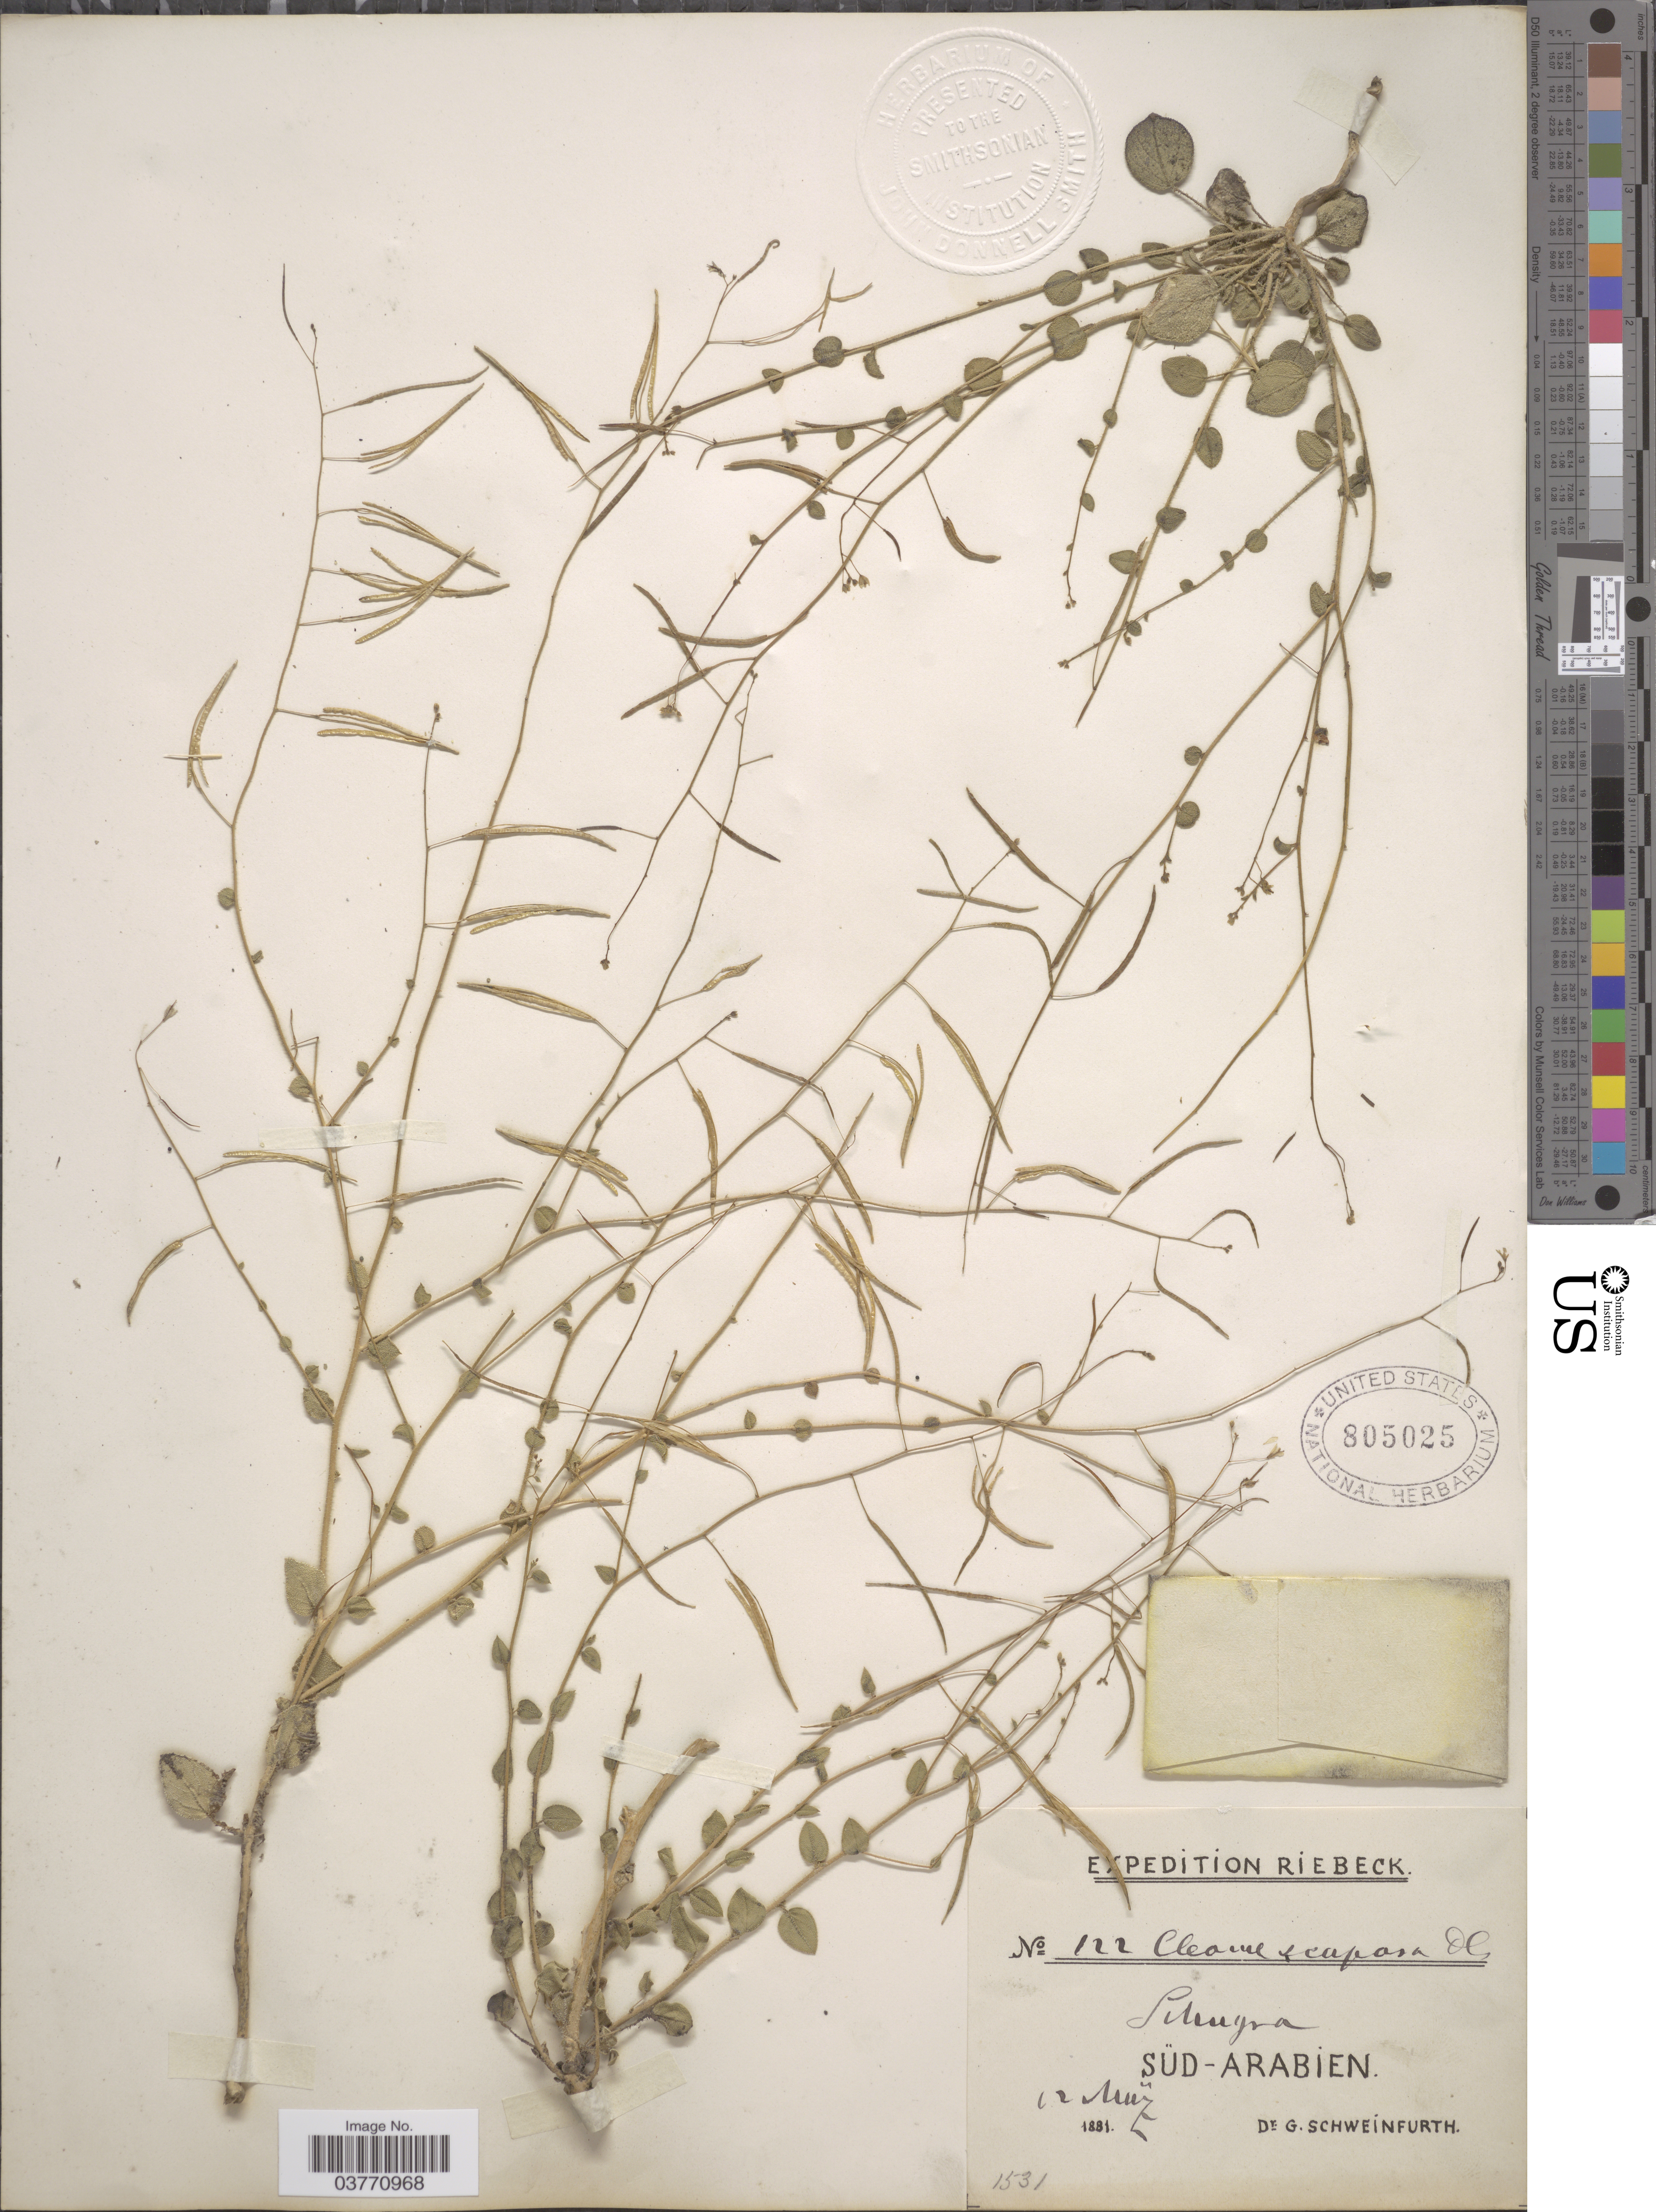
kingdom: Plantae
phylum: Tracheophyta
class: Magnoliopsida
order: Brassicales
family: Cleomaceae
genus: Gilgella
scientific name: Gilgella scaposa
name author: (DC.) Roalson & J.C. Hall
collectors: G. A. Schweinfurth (herbarium)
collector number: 122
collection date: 1881-05-12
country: Yemen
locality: Süd-Arabien. Schugra.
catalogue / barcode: US 805025